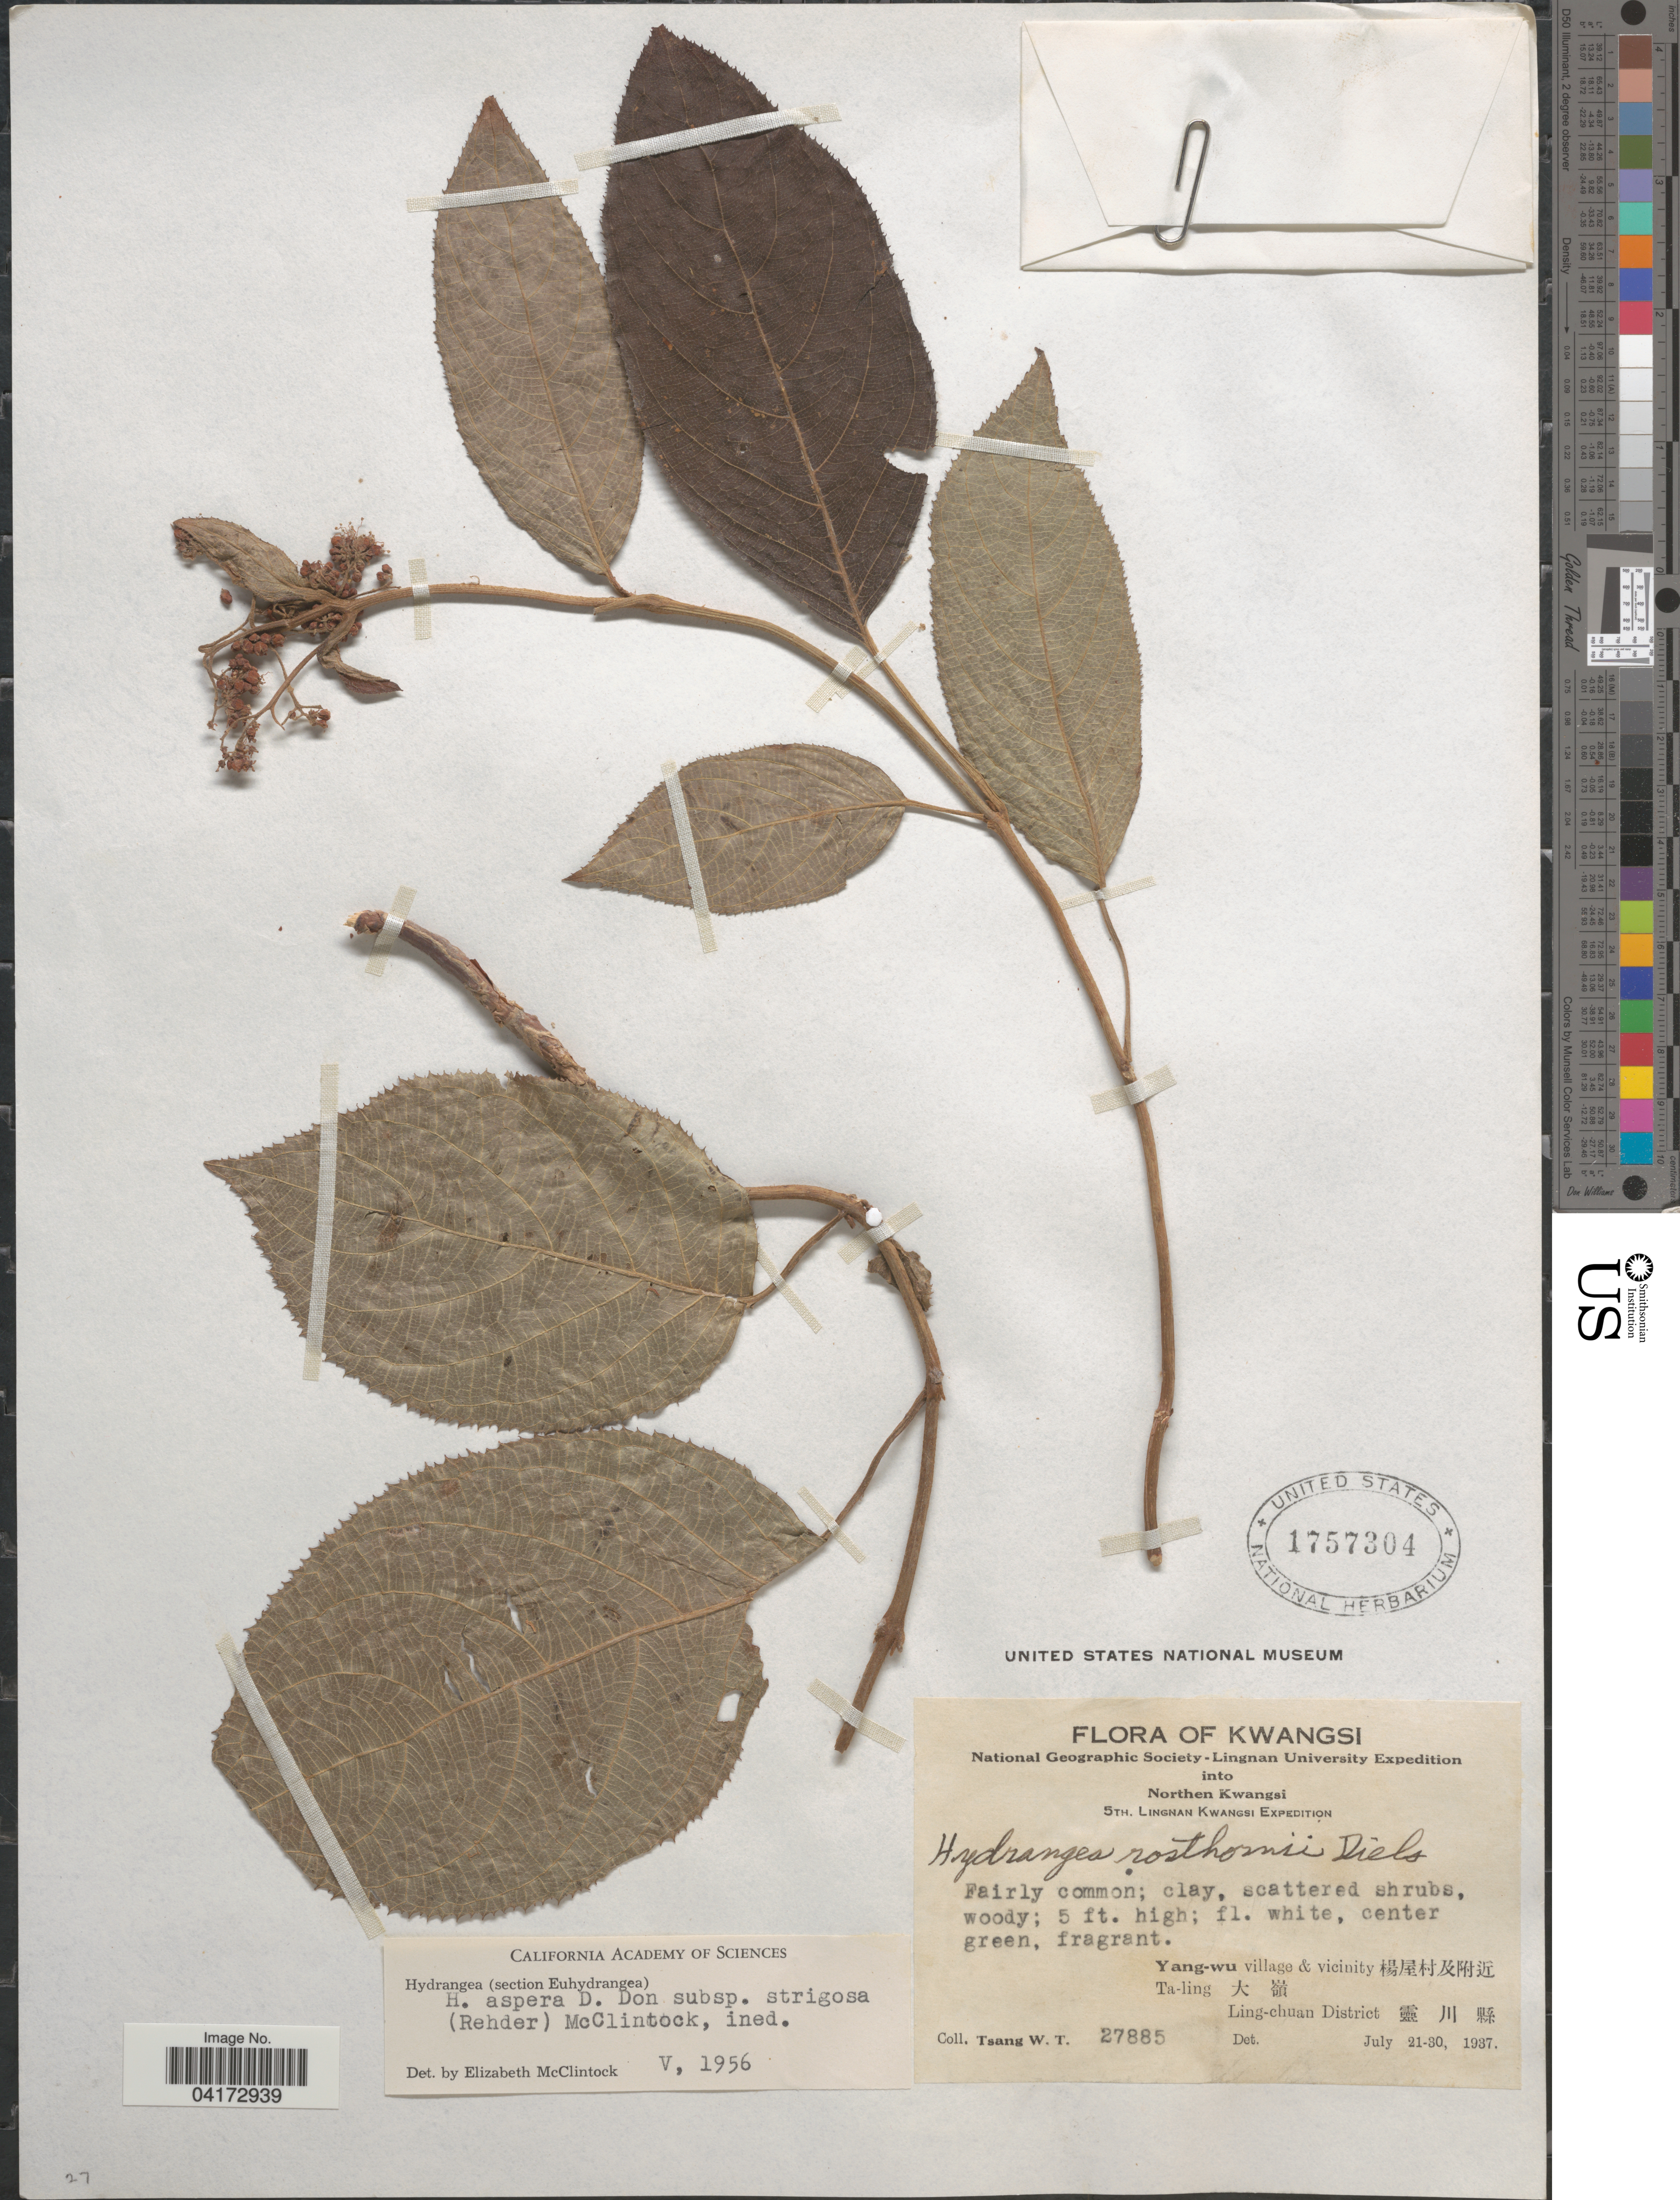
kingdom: Plantae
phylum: Tracheophyta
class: Magnoliopsida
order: Cornales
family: Hydrangeaceae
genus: Hydrangea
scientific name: Hydrangea aspera subsp. strigosa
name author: (Rehder) E. M. McClint.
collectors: W. T. Tsang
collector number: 27885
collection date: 1937-07-21/1937-07-30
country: China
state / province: Guangxi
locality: Kwangsi. National Geographic Society-Lingnan University E[Foreign script]pedition into Northern Kwangsi. 5th. Lingnan Kwangsi E[Foreign script]pedition. Yang-wu village & vicinity [Foreign script] Ta-ling [Foreign script]. Ling-chuan District [Foreign script].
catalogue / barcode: US 1757304